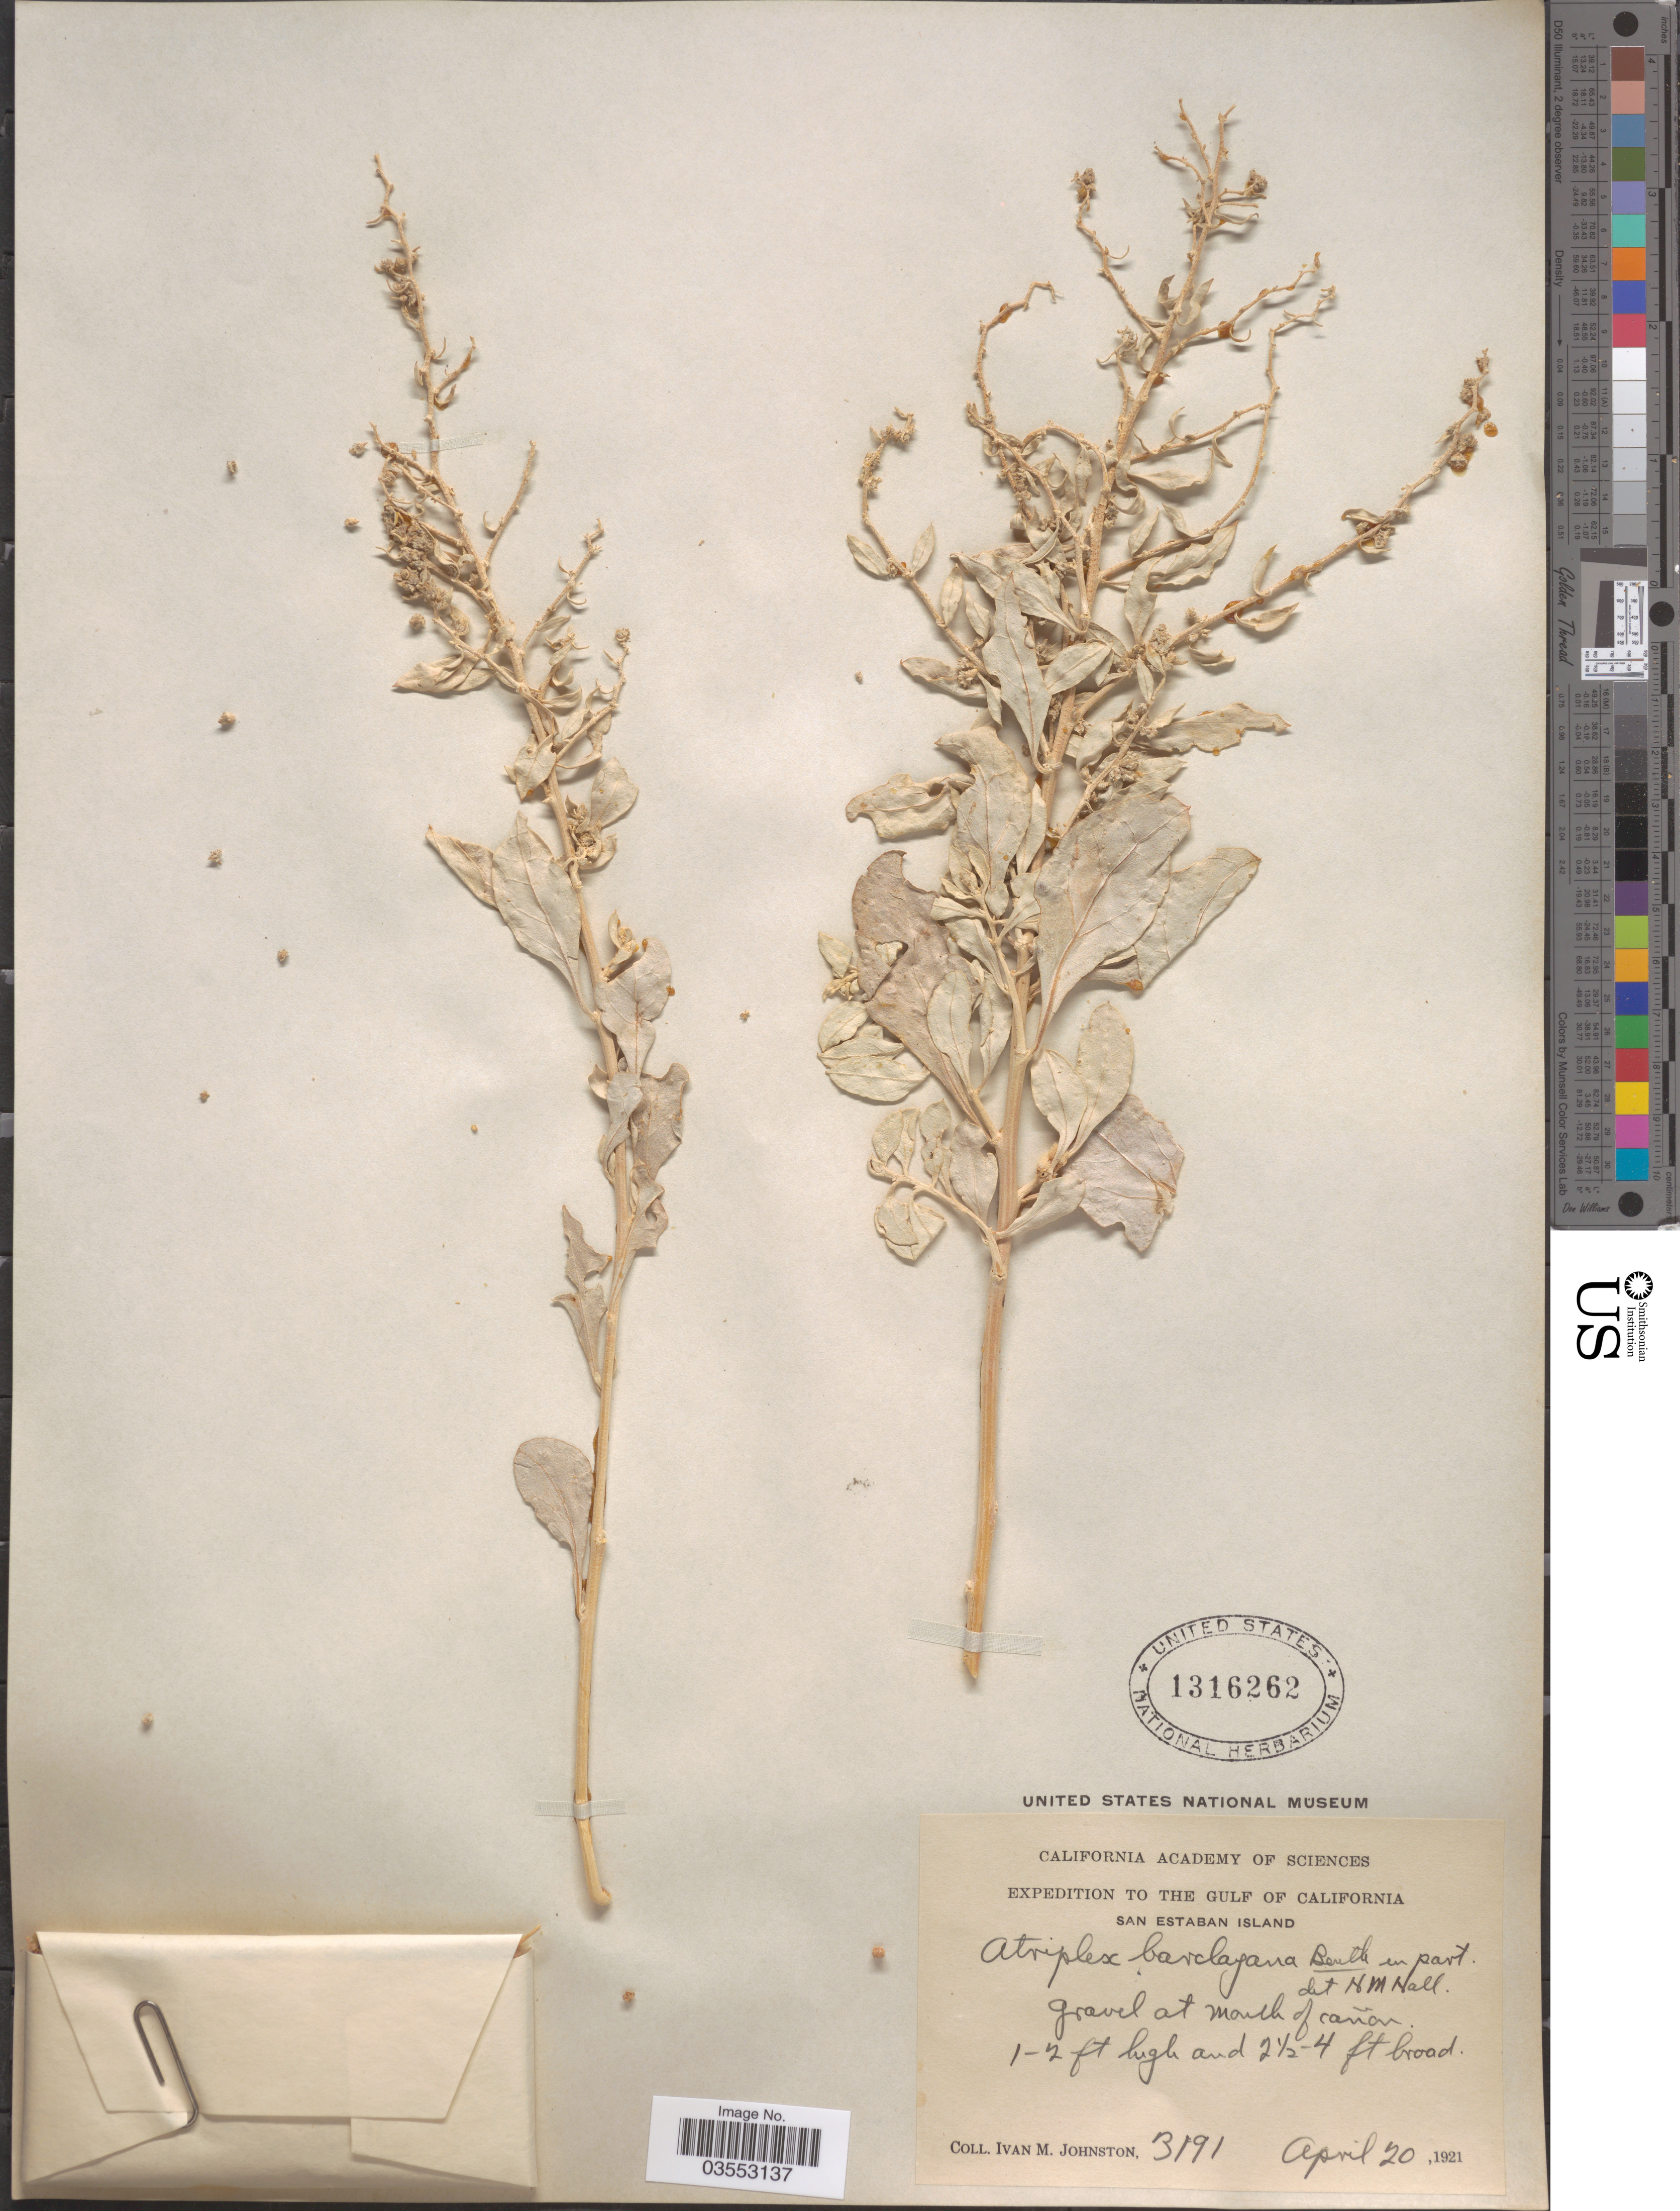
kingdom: Plantae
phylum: Tracheophyta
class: Magnoliopsida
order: Caryophyllales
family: Amaranthaceae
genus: Atriplex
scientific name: Atriplex barclayana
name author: (Benth.) D. Dietr.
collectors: I.M. Johnston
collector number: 3191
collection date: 1921-04-20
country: Mexico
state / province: Sonora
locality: The Gulf of California. San Estaban Island. Gravel at mouth of cañon.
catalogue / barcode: US 1316262